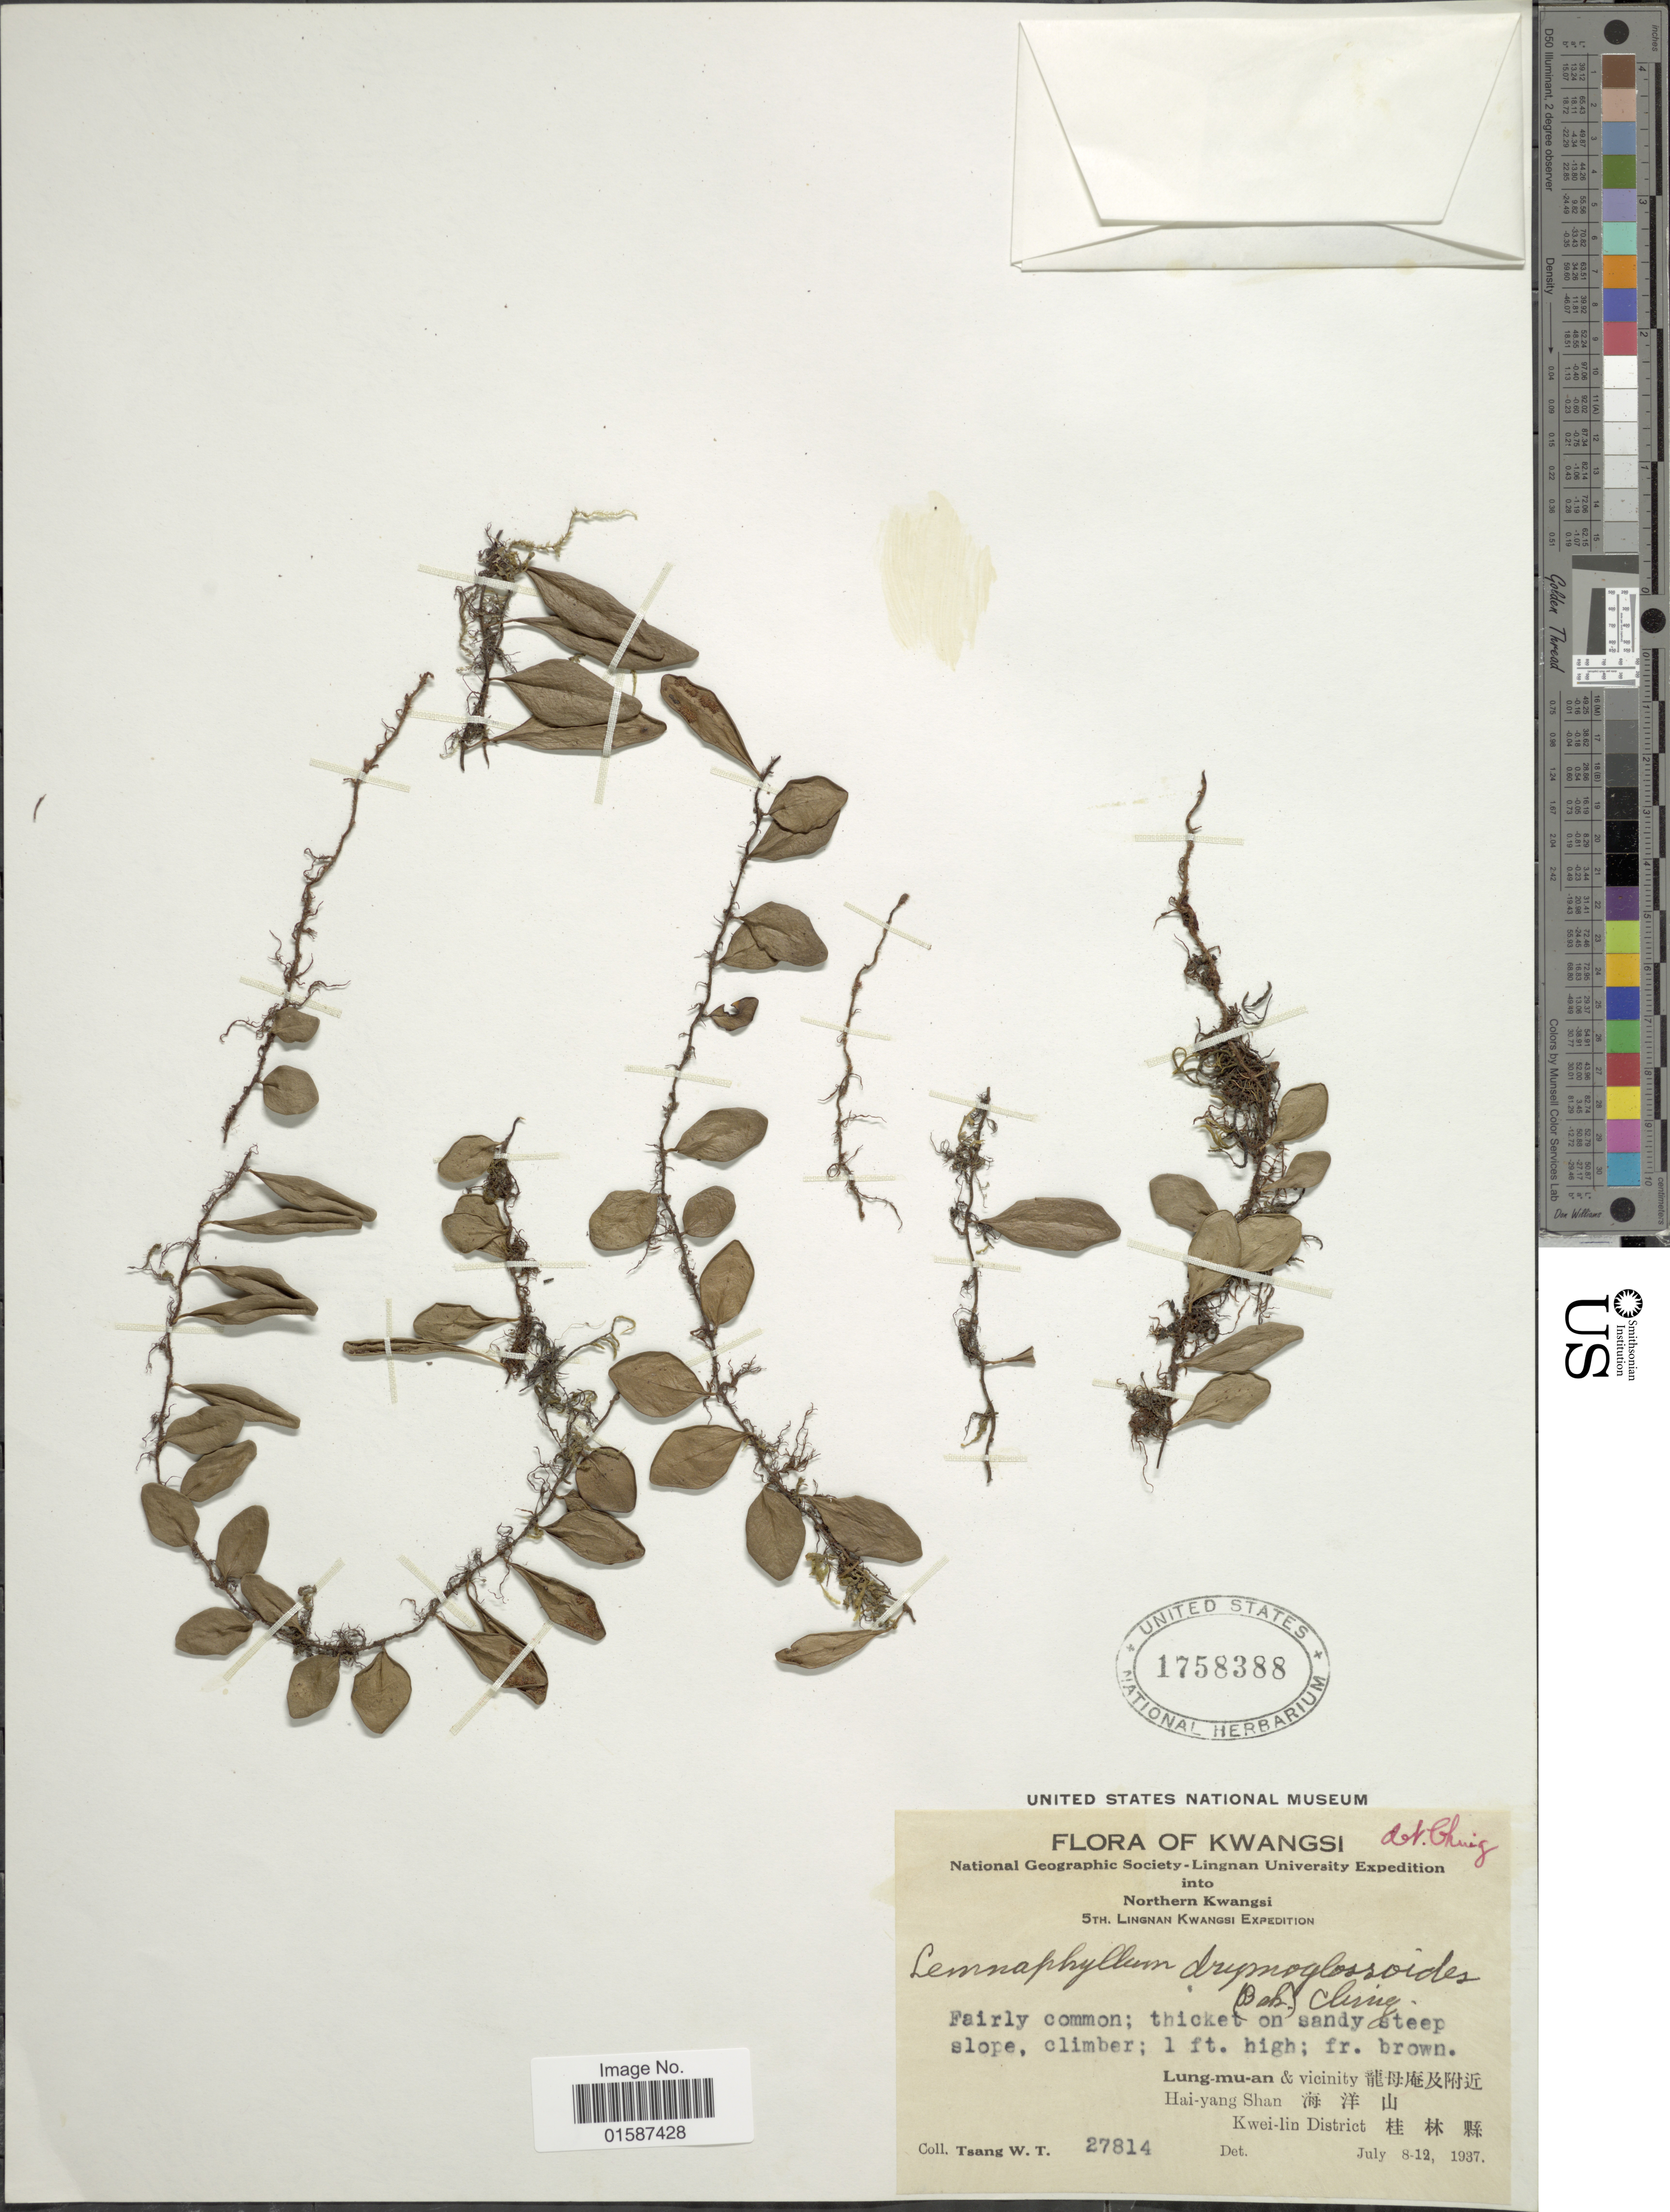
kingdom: Plantae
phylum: Tracheophyta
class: Polypodiopsida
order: Polypodiales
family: Polypodiaceae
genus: Lemmaphyllum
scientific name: Lemmaphyllum drymoglossoides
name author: (Baker) Ching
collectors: W. T. Tsang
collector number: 27814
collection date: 1937-07-08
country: China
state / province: Guangxi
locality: Northern Kwangsi, Lung-mu-an & vicinity, Hai-yang Shan, Kwei-lin District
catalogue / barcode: US 1758388